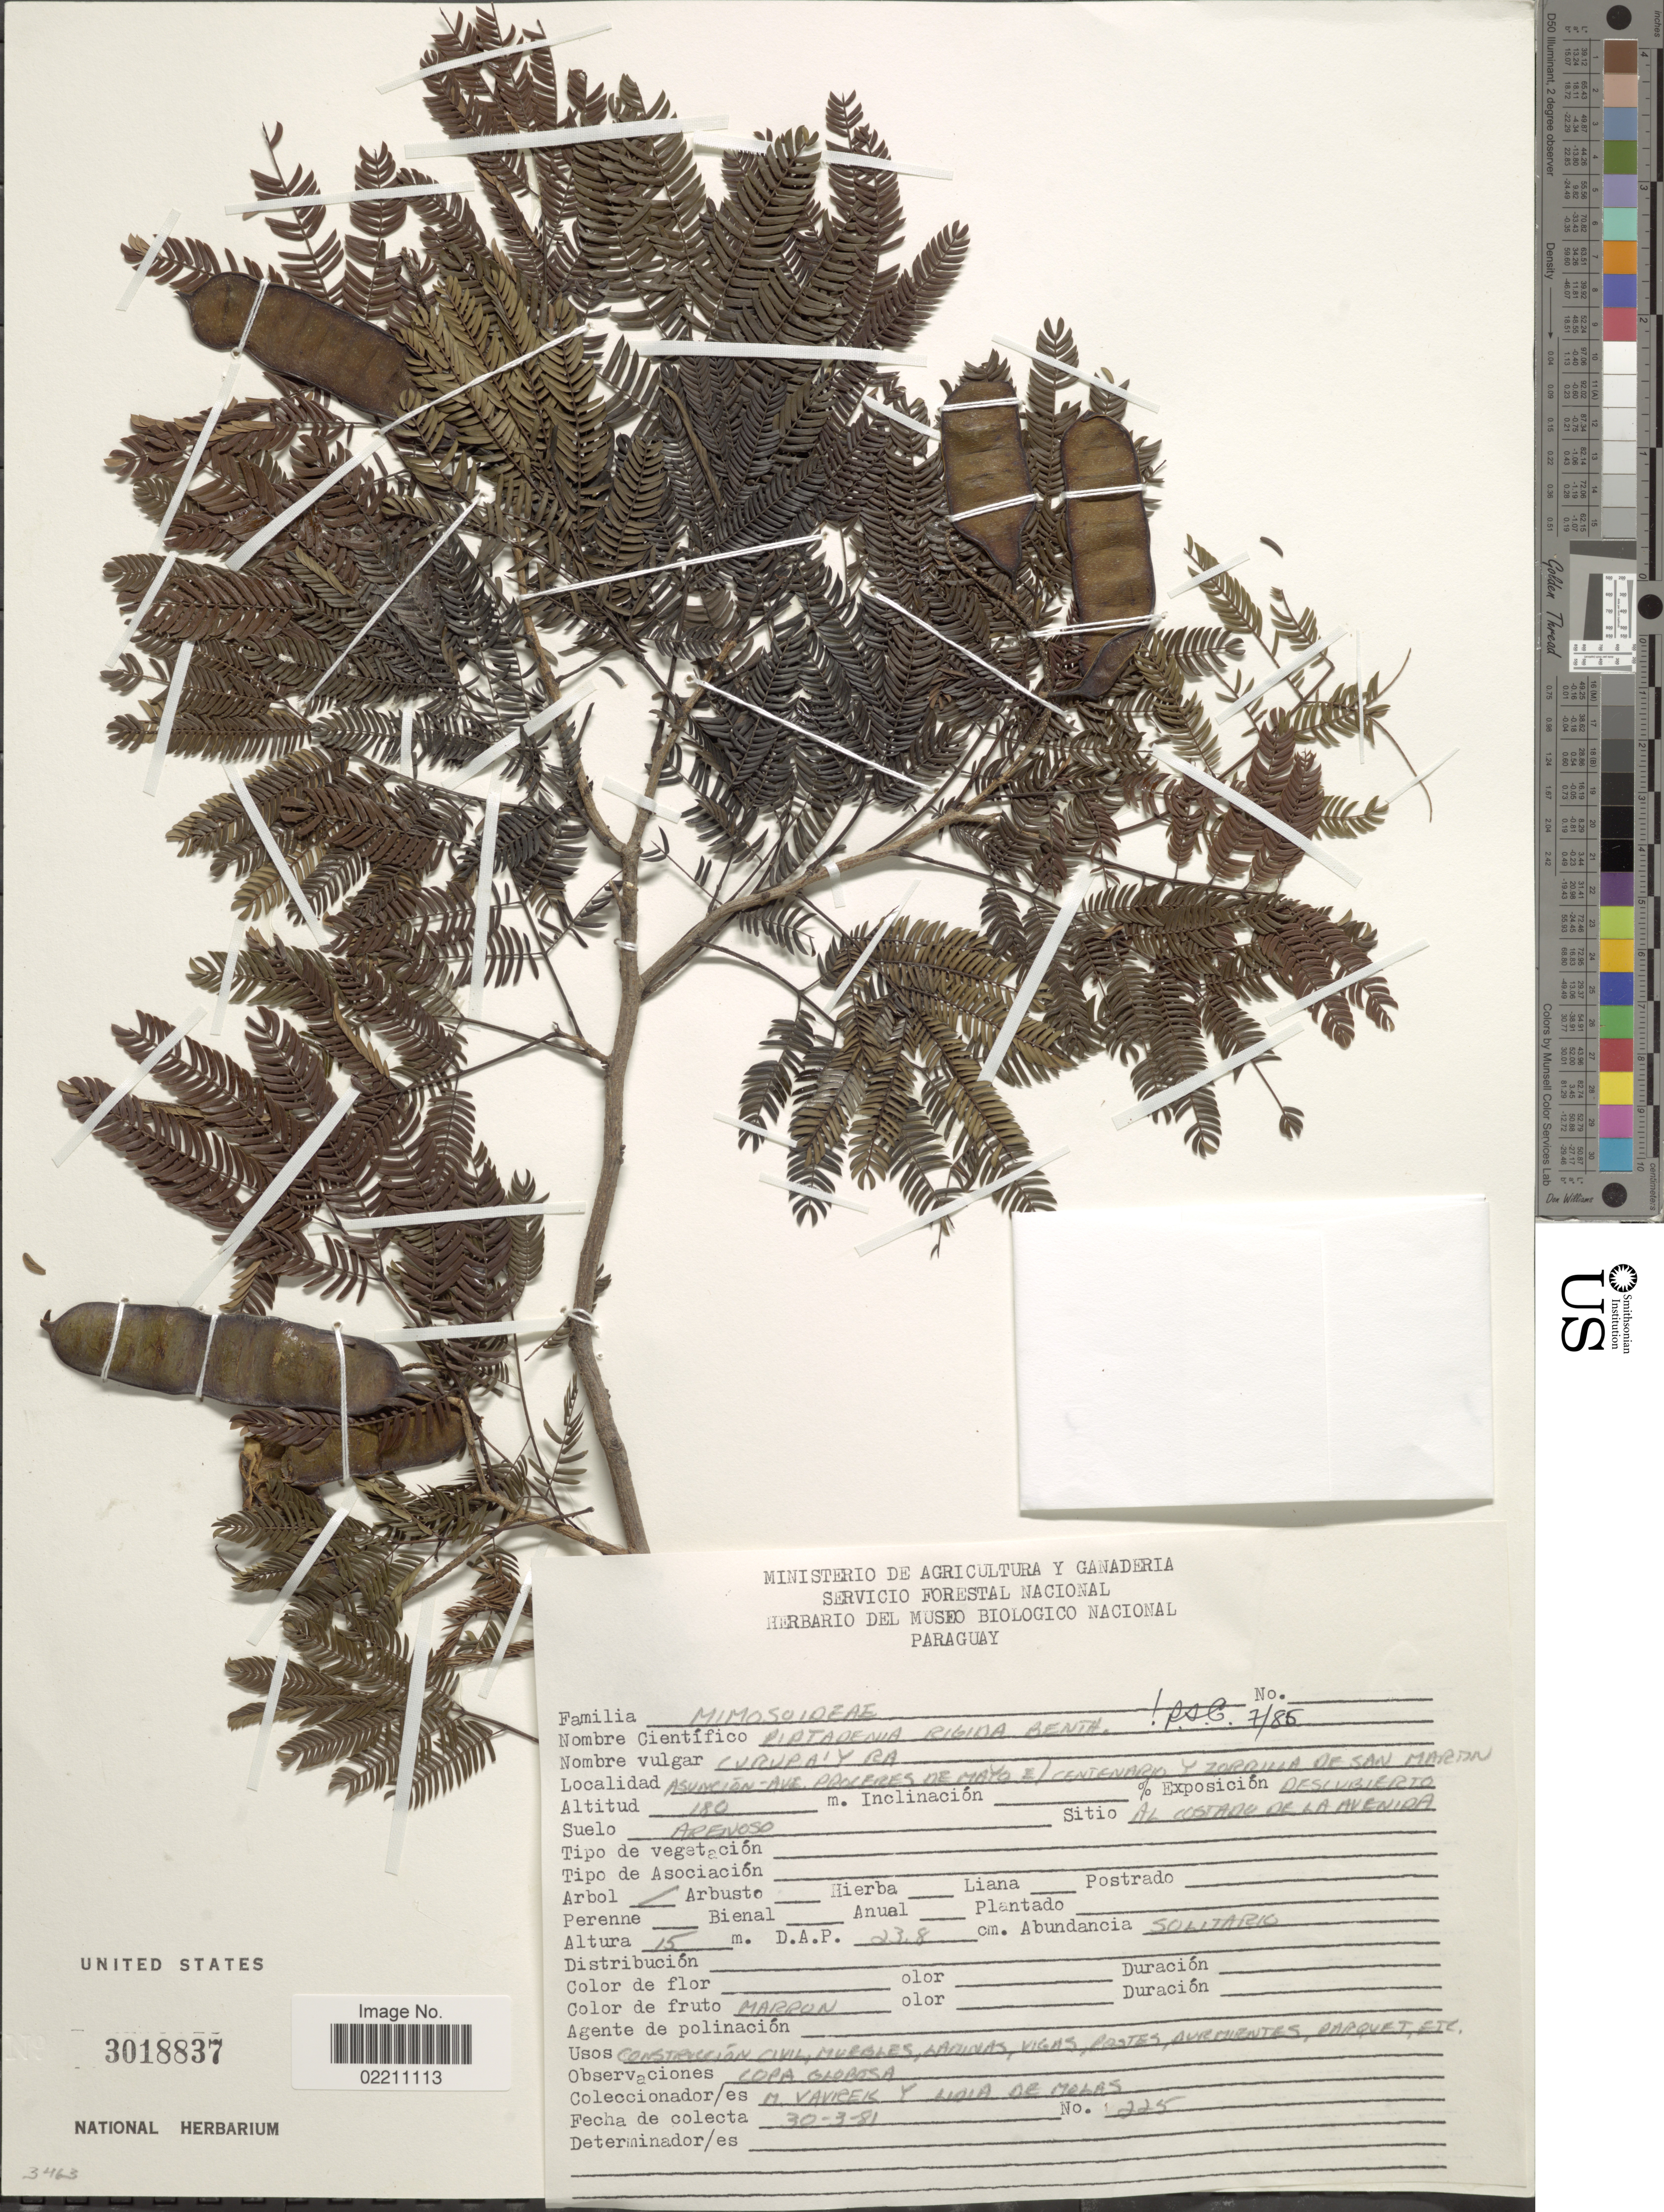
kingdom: Plantae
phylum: Tracheophyta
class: Magnoliopsida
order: Fabales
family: Fabaceae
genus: Parapiptadenia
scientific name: Parapiptadenia rigida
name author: (Benth.) Brenan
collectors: M. Vavrek & L. de Molas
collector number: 225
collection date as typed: Transcribed d/m/y: 30/3/81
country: Paraguay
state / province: Asuncion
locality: Asuncion -Ave, Proceres de Mayo e/Centenario Y Zorrilla de San Martin.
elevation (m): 15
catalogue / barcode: US 3018837